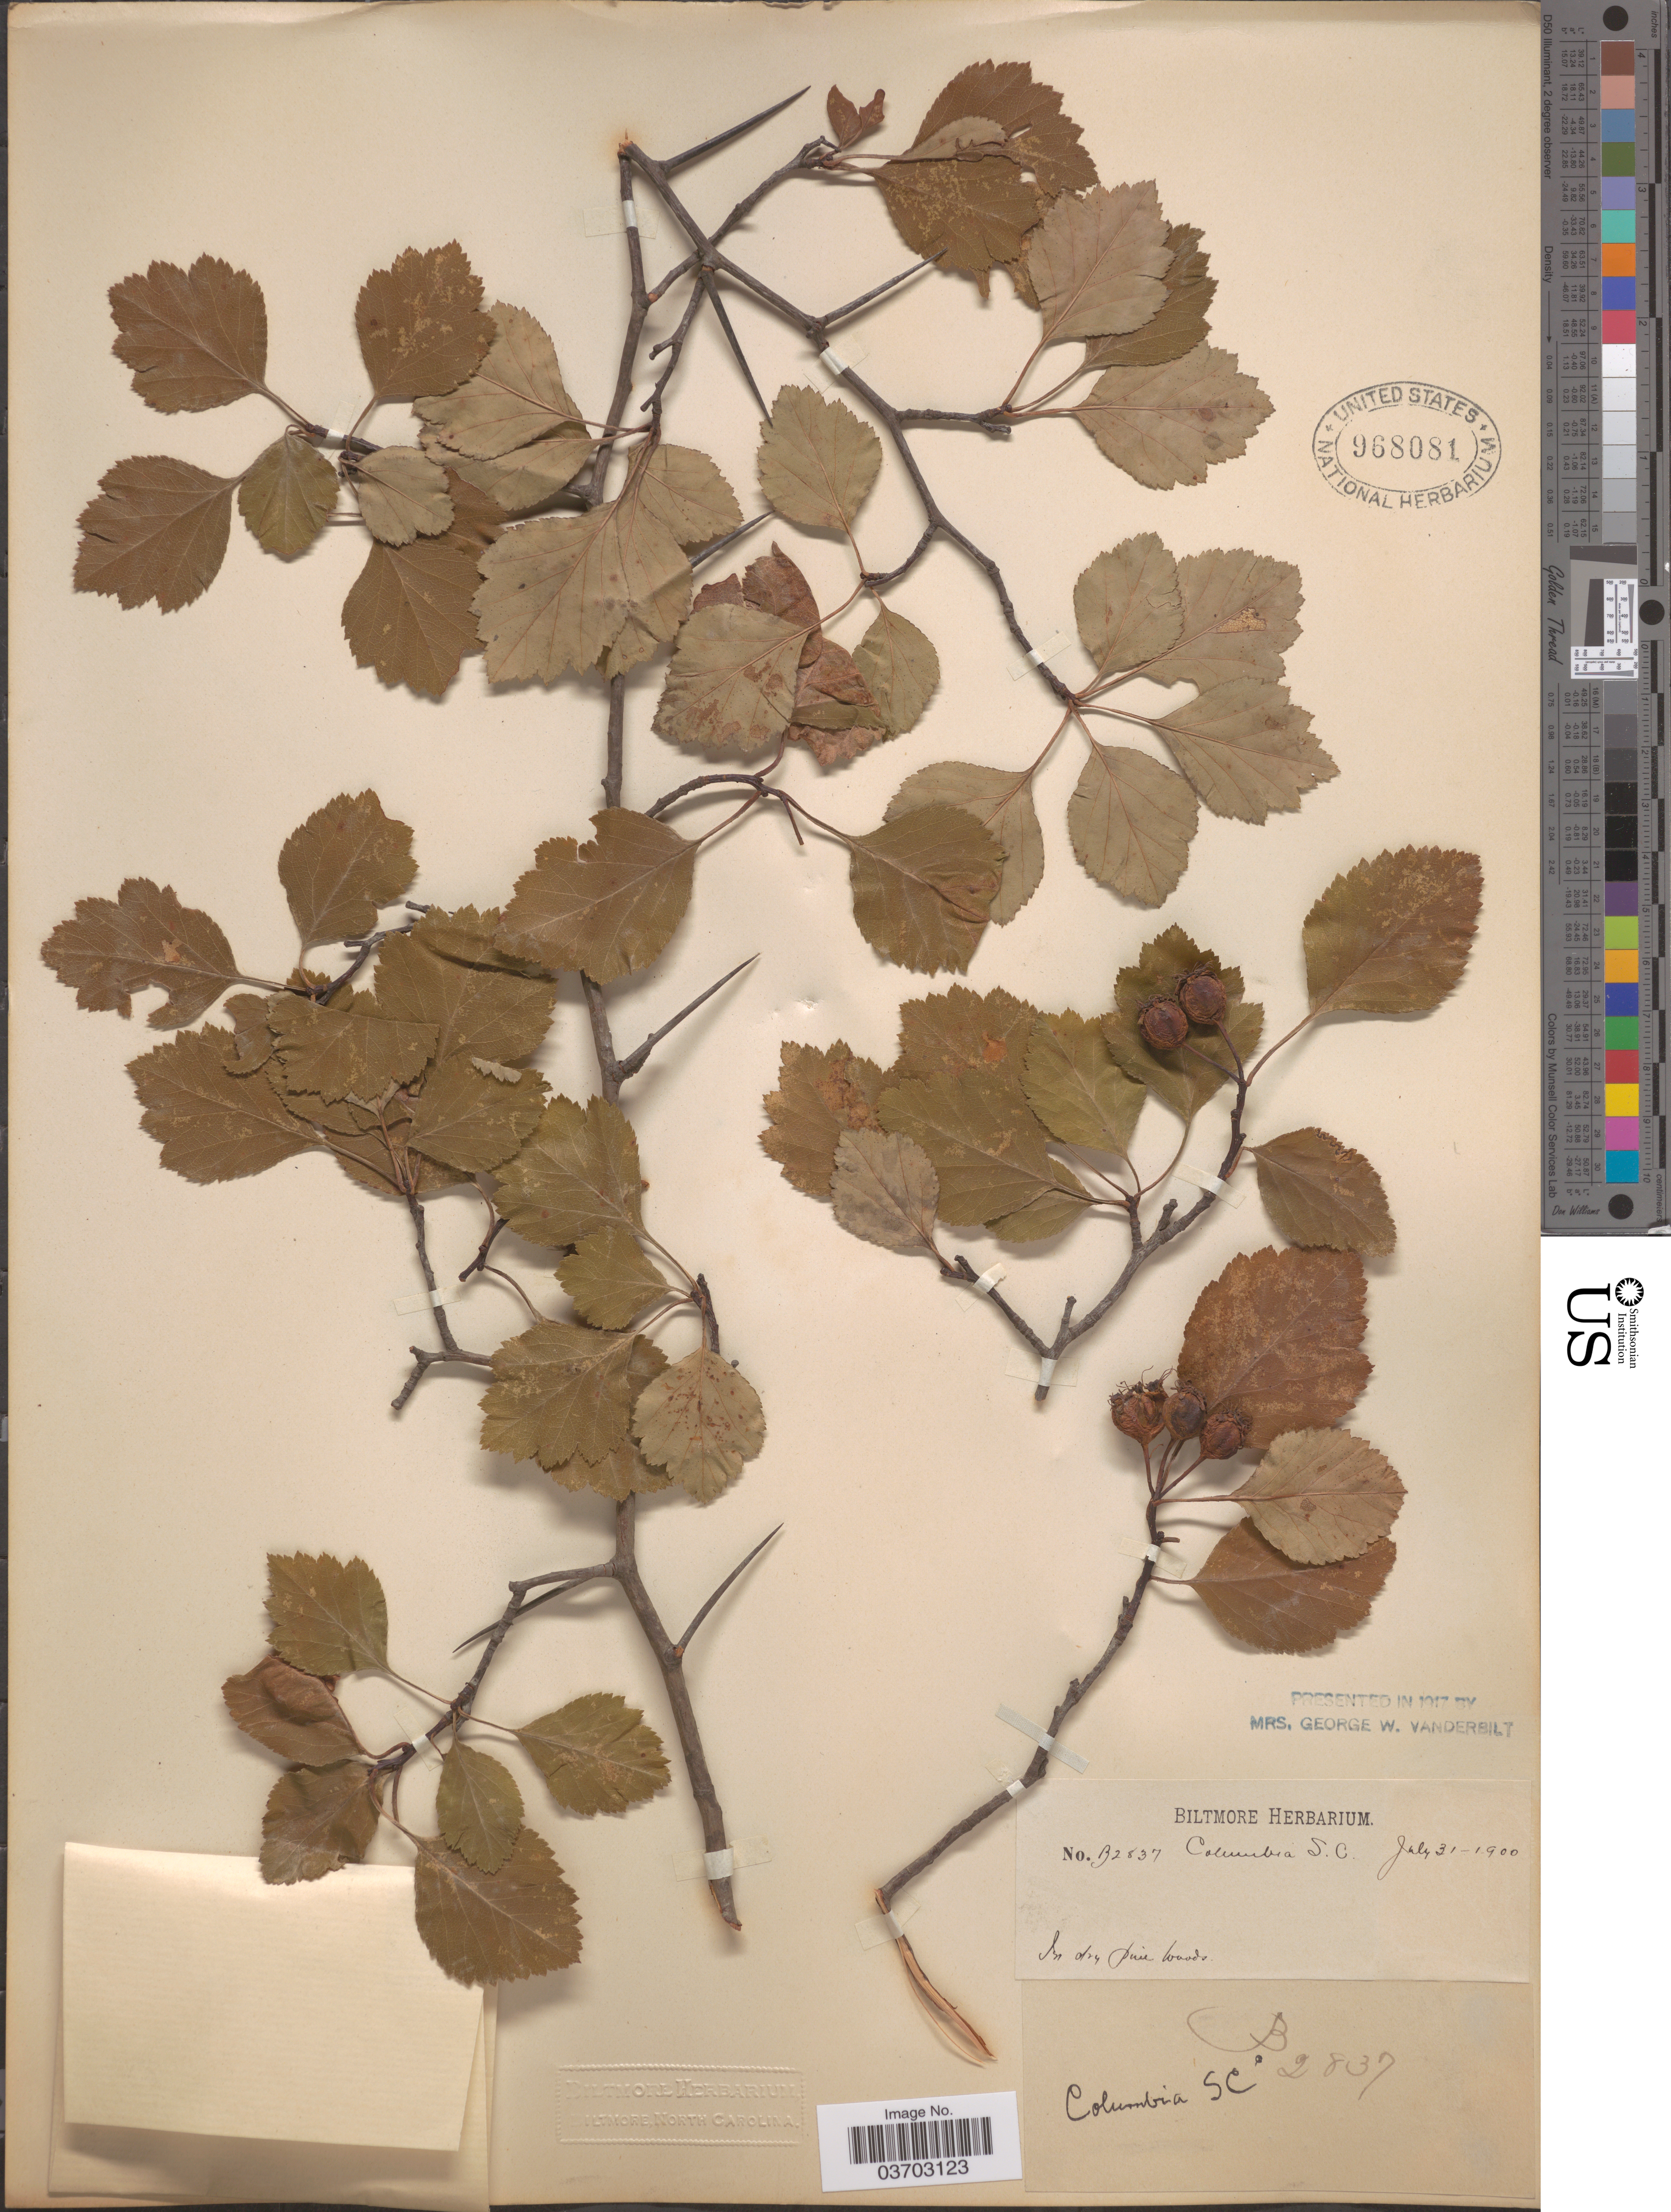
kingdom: Plantae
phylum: Tracheophyta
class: Magnoliopsida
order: Rosales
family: Rosaceae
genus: Crataegus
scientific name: Crataegus sp.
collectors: ex herb. Biltmore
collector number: B2837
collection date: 1900-07-31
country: United States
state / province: South Carolina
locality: Columbia.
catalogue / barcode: US 968081